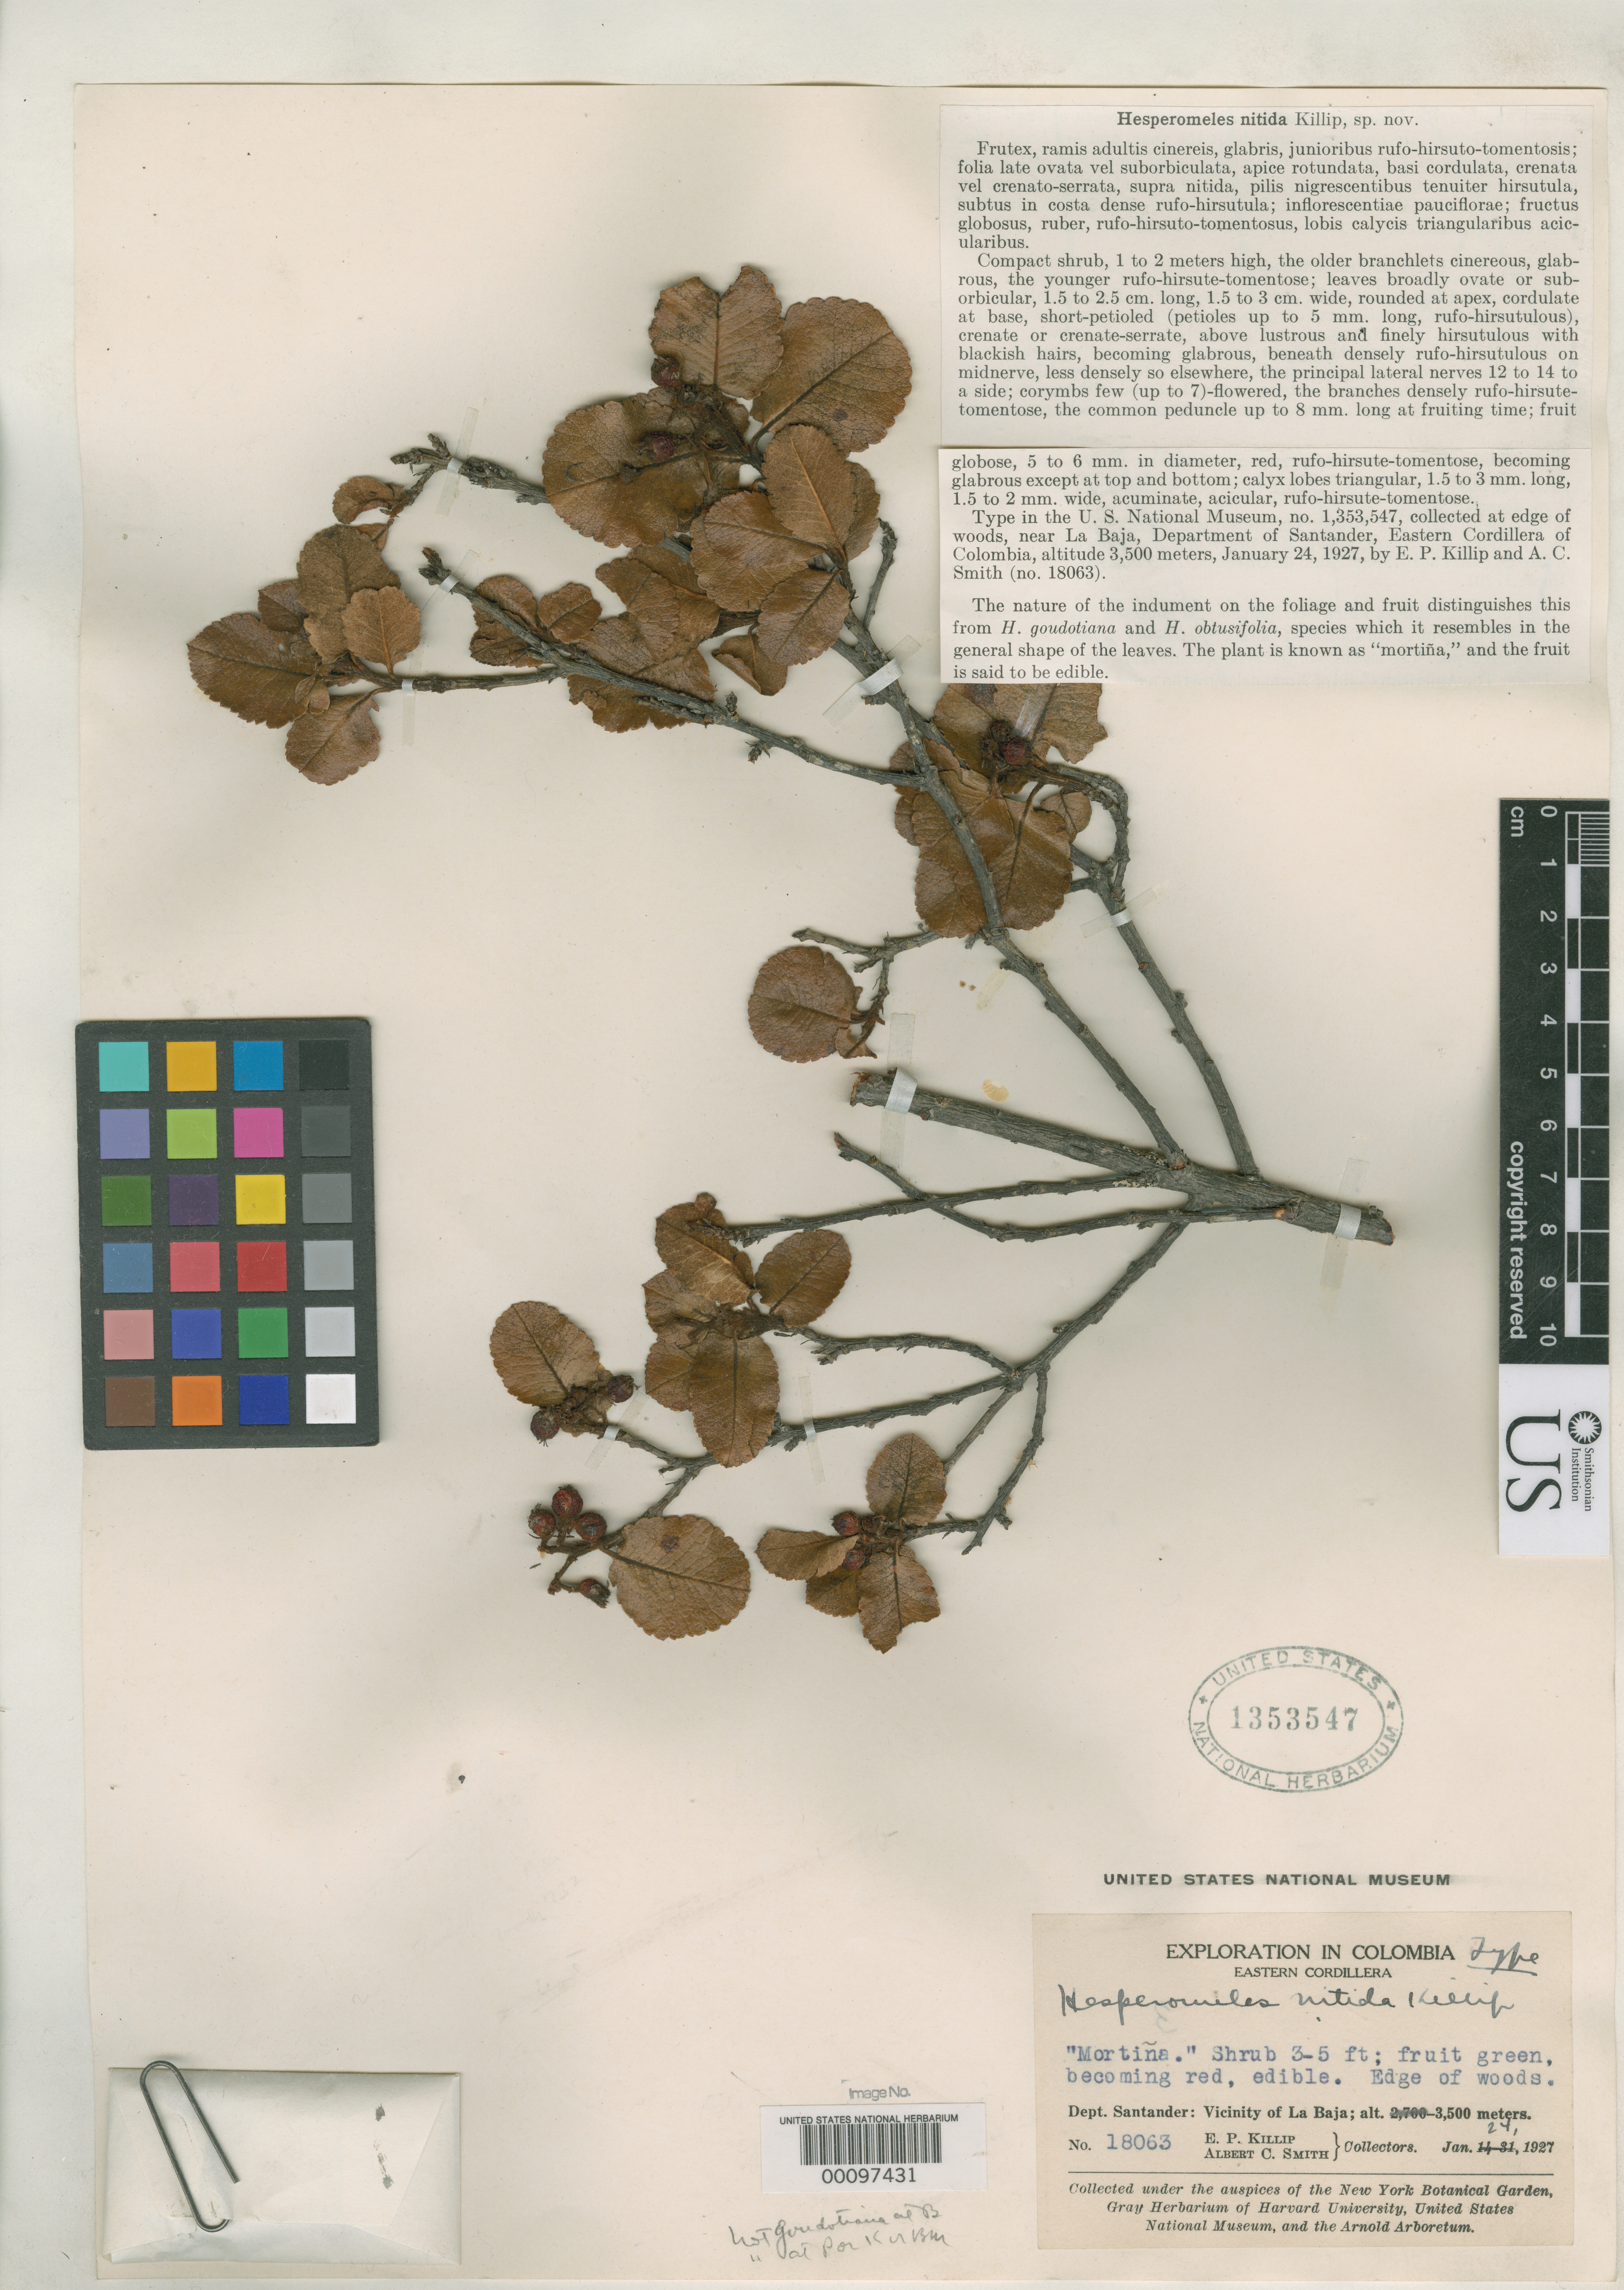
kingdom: Plantae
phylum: Tracheophyta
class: Magnoliopsida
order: Rosales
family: Rosaceae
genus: Hesperomeles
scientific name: Hesperomeles nitida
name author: Killip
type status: Holotype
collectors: E. P. Killip & A. C. Smith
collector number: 18063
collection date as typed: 24 Jan 1927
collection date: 1927-01-24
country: Colombia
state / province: Santander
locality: Near La Baja, eastern Cordillera.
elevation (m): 3500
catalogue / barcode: US 1353547